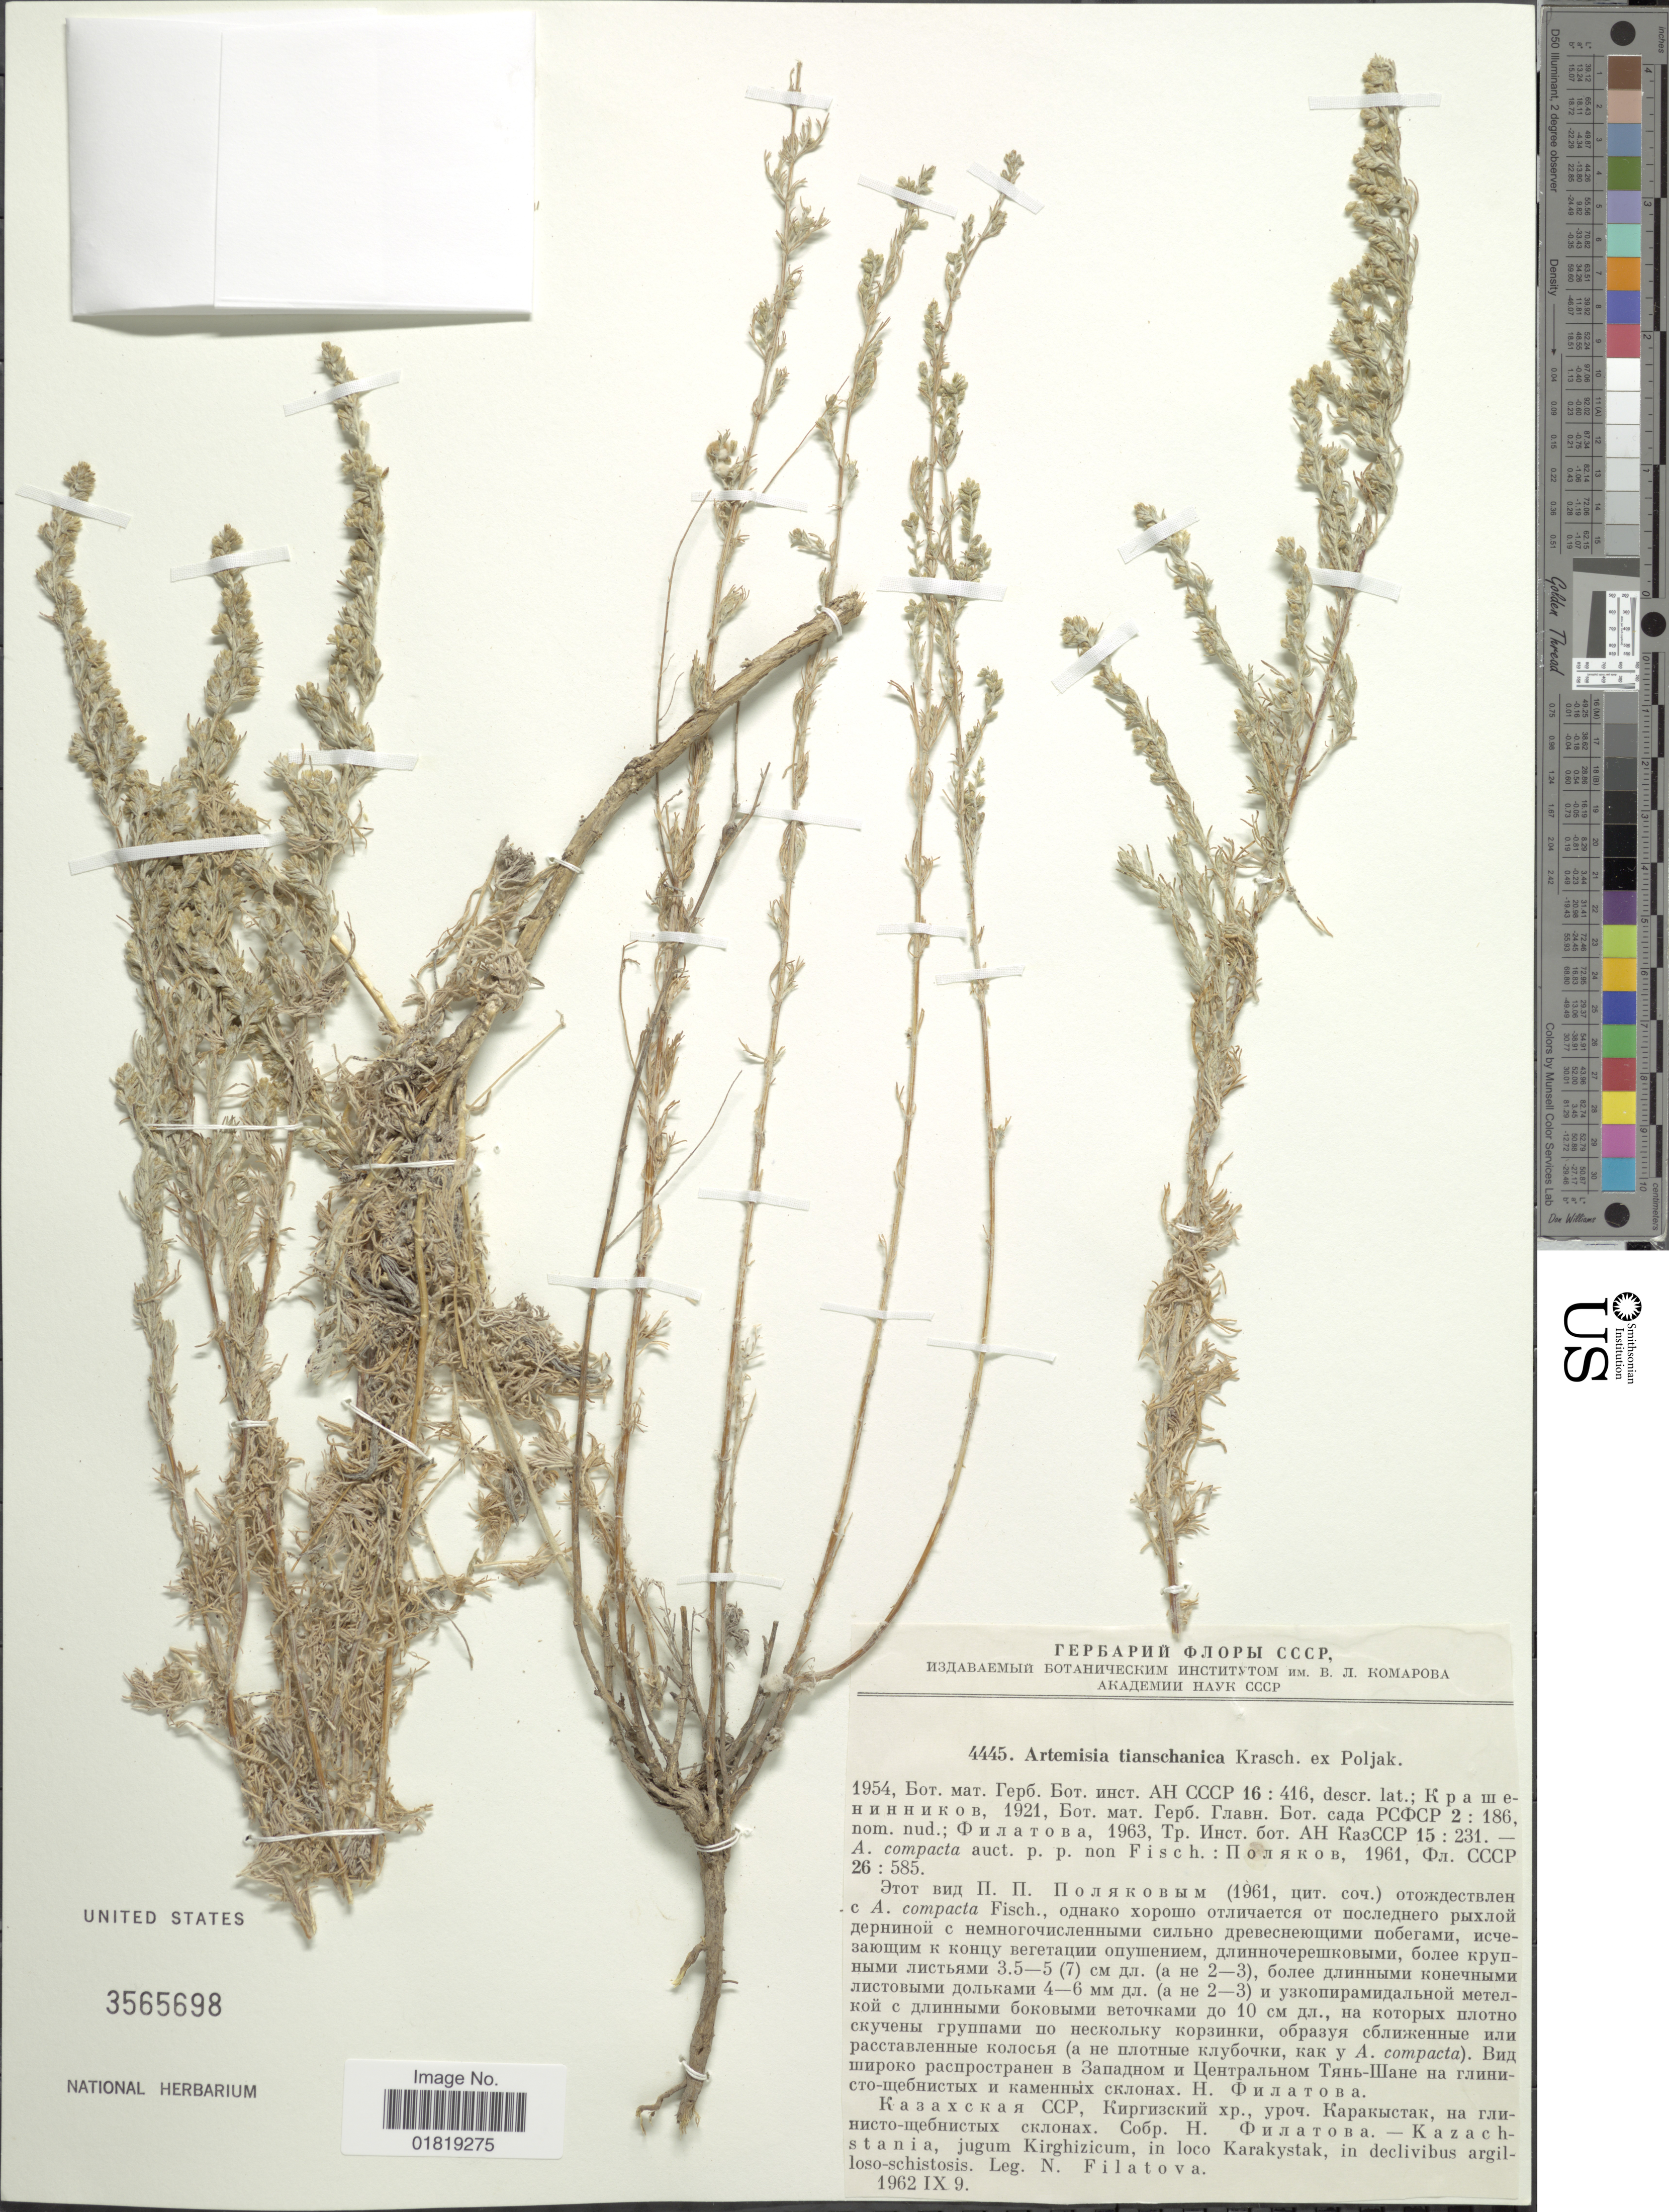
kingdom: Plantae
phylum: Tracheophyta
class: Magnoliopsida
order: Asterales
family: Asteraceae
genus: Artemisia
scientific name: Artemisia tianschanica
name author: Krasch. ex Poljakov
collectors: N. Filatova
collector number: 4445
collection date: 1962-09-09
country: Kazakhstan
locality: Kazachstania, jugum Kirghizicum, in loco Karakystak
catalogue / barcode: US 3565698